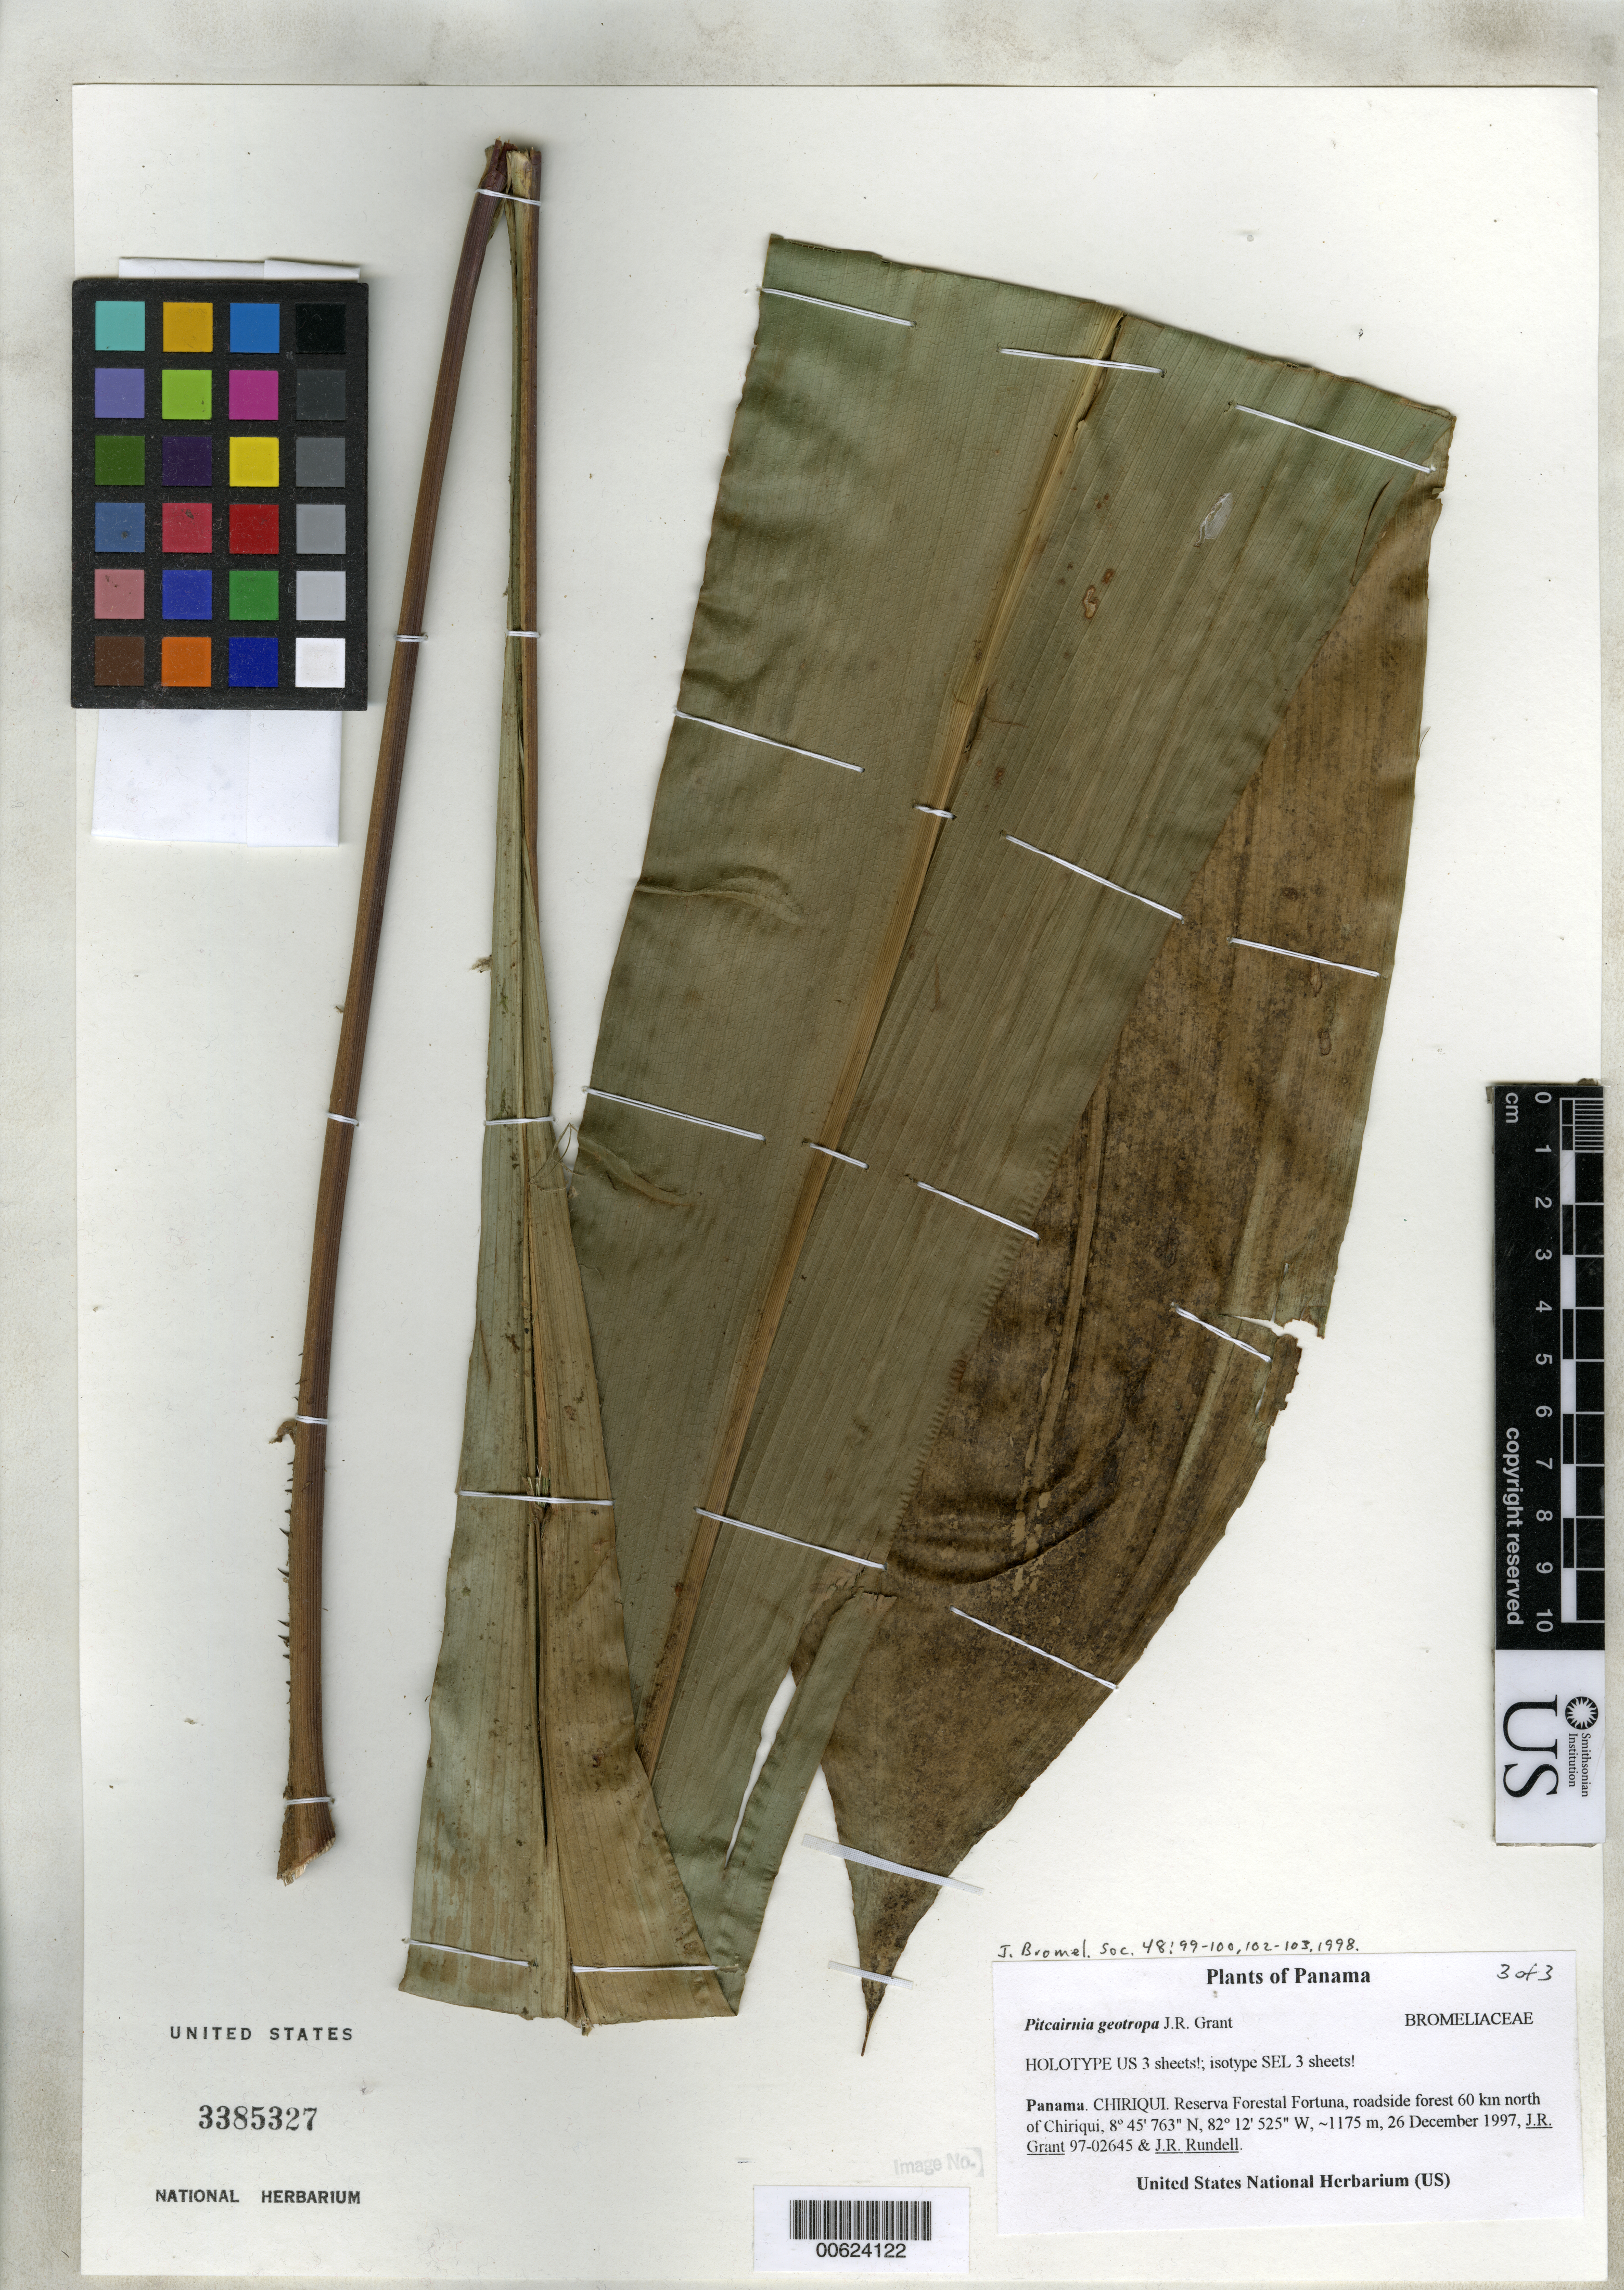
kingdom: Plantae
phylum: Tracheophyta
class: Liliopsida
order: Poales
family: Bromeliaceae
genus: Pitcairnia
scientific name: Pitcairnia geotropa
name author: J.R. Grant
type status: Holotype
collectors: J. R. Grant & J. R. Rundell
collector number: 97-02645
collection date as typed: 26 Dec 1997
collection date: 1997-12-26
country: Panama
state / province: Chiriquí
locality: Reserva Forestal Fortuna, 60 km N of Chiriqui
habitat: roadside forest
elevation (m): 1175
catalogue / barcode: US 3385327